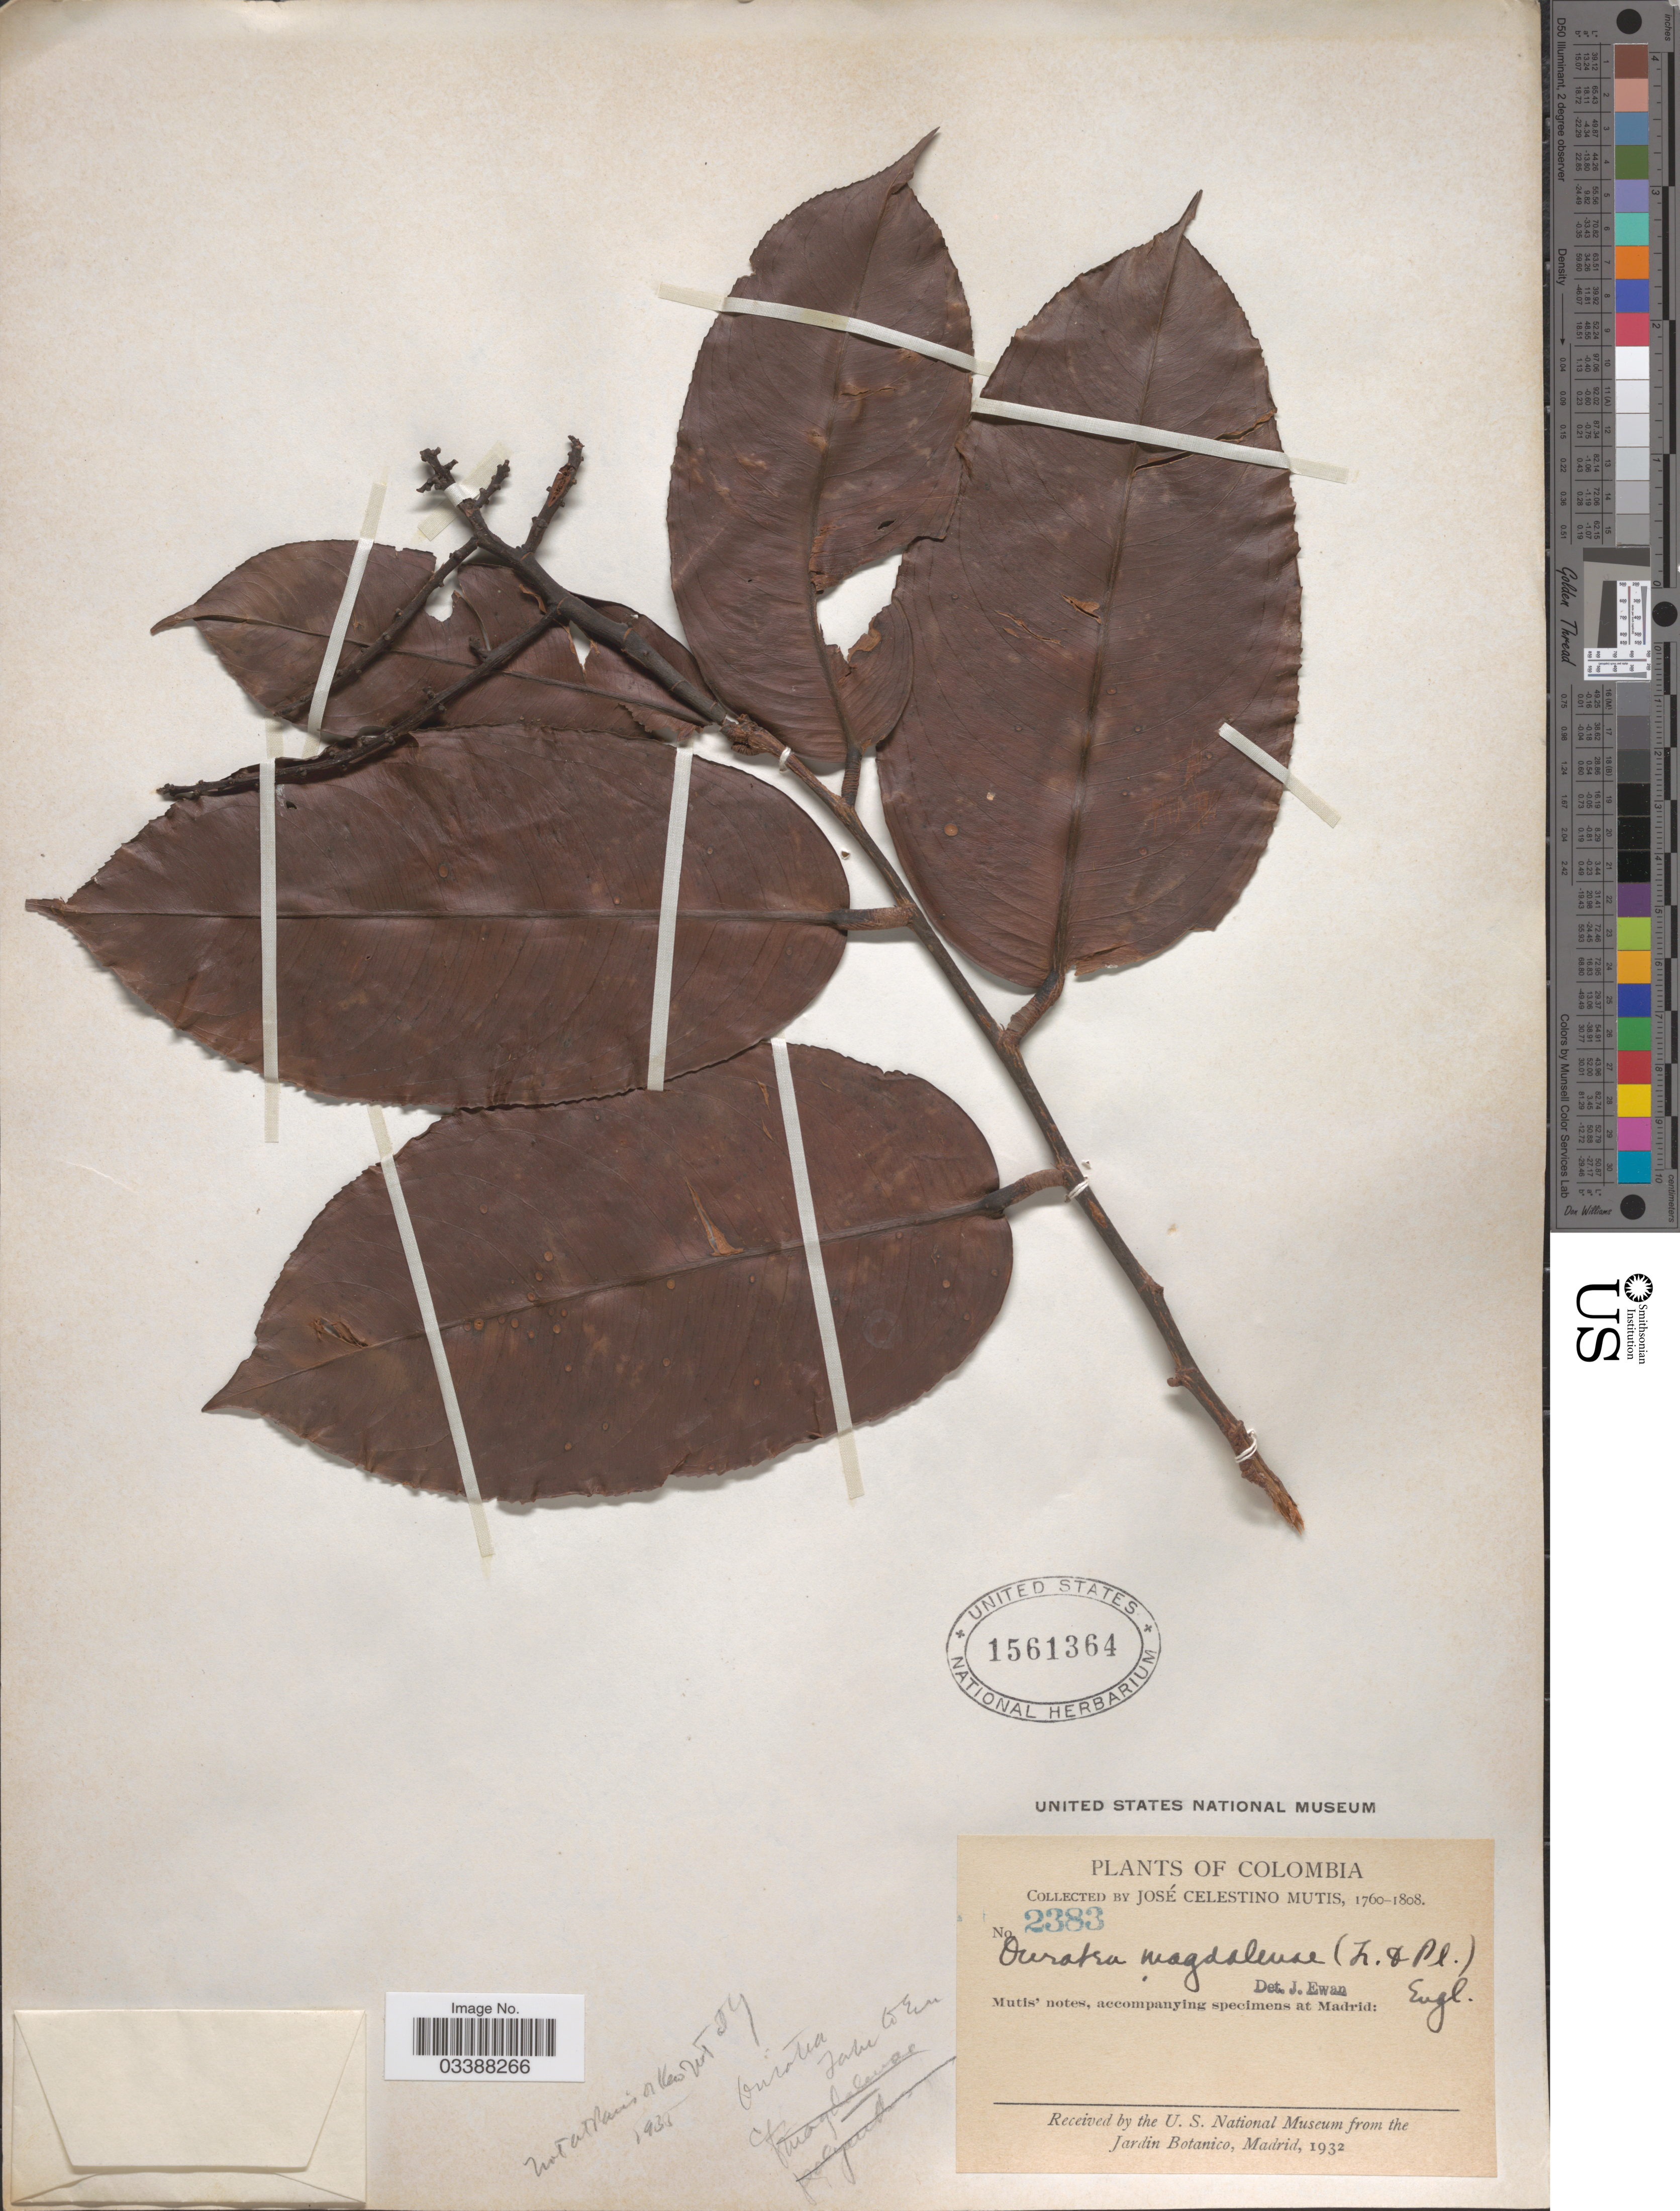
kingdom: Plantae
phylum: Tracheophyta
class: Magnoliopsida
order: Malpighiales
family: Ochnaceae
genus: Ouratea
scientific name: Ouratea magdalenae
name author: (Triana & Planch.) Engl.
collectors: J. C. B. Mutis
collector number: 2383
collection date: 1760/1808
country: Colombia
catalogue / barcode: US 1561364